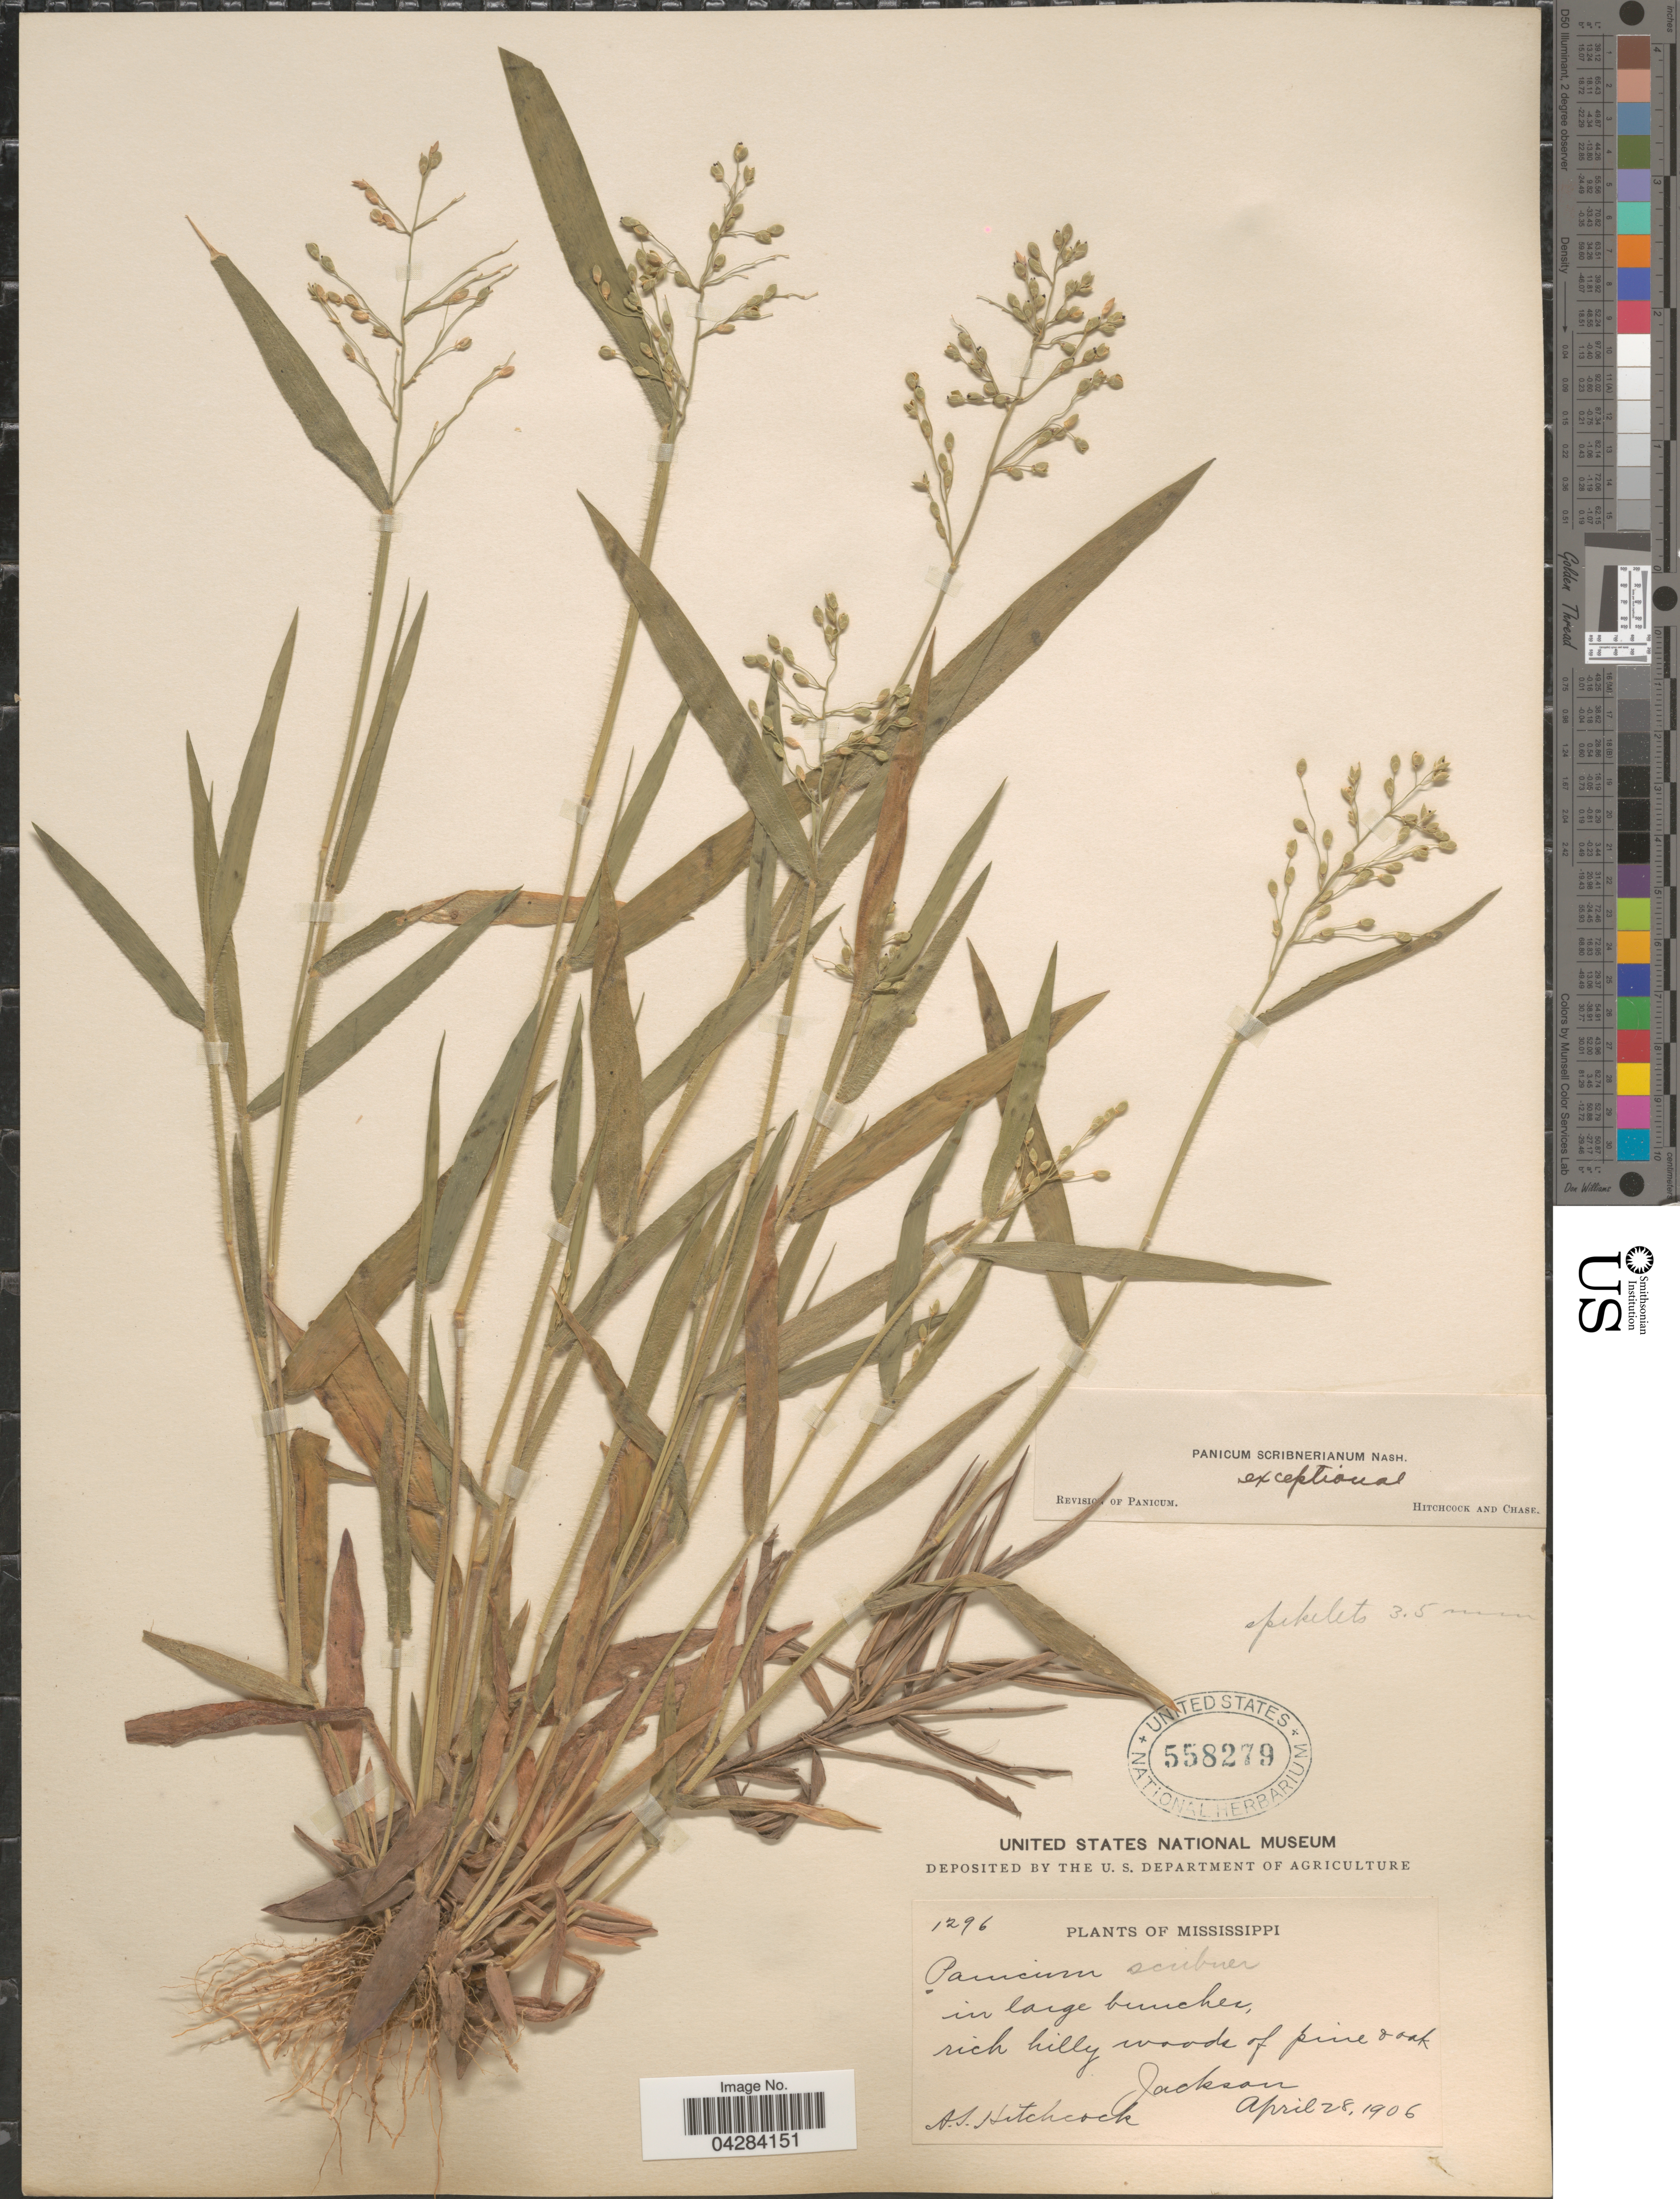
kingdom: Plantae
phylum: Tracheophyta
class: Liliopsida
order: Poales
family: Poaceae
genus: Dichanthelium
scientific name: Dichanthelium oligosanthes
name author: (Schult.) Gould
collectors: A. S. Hitchcock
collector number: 1296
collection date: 1906-04-28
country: United States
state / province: Mississippi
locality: Jackson.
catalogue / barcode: US 558279